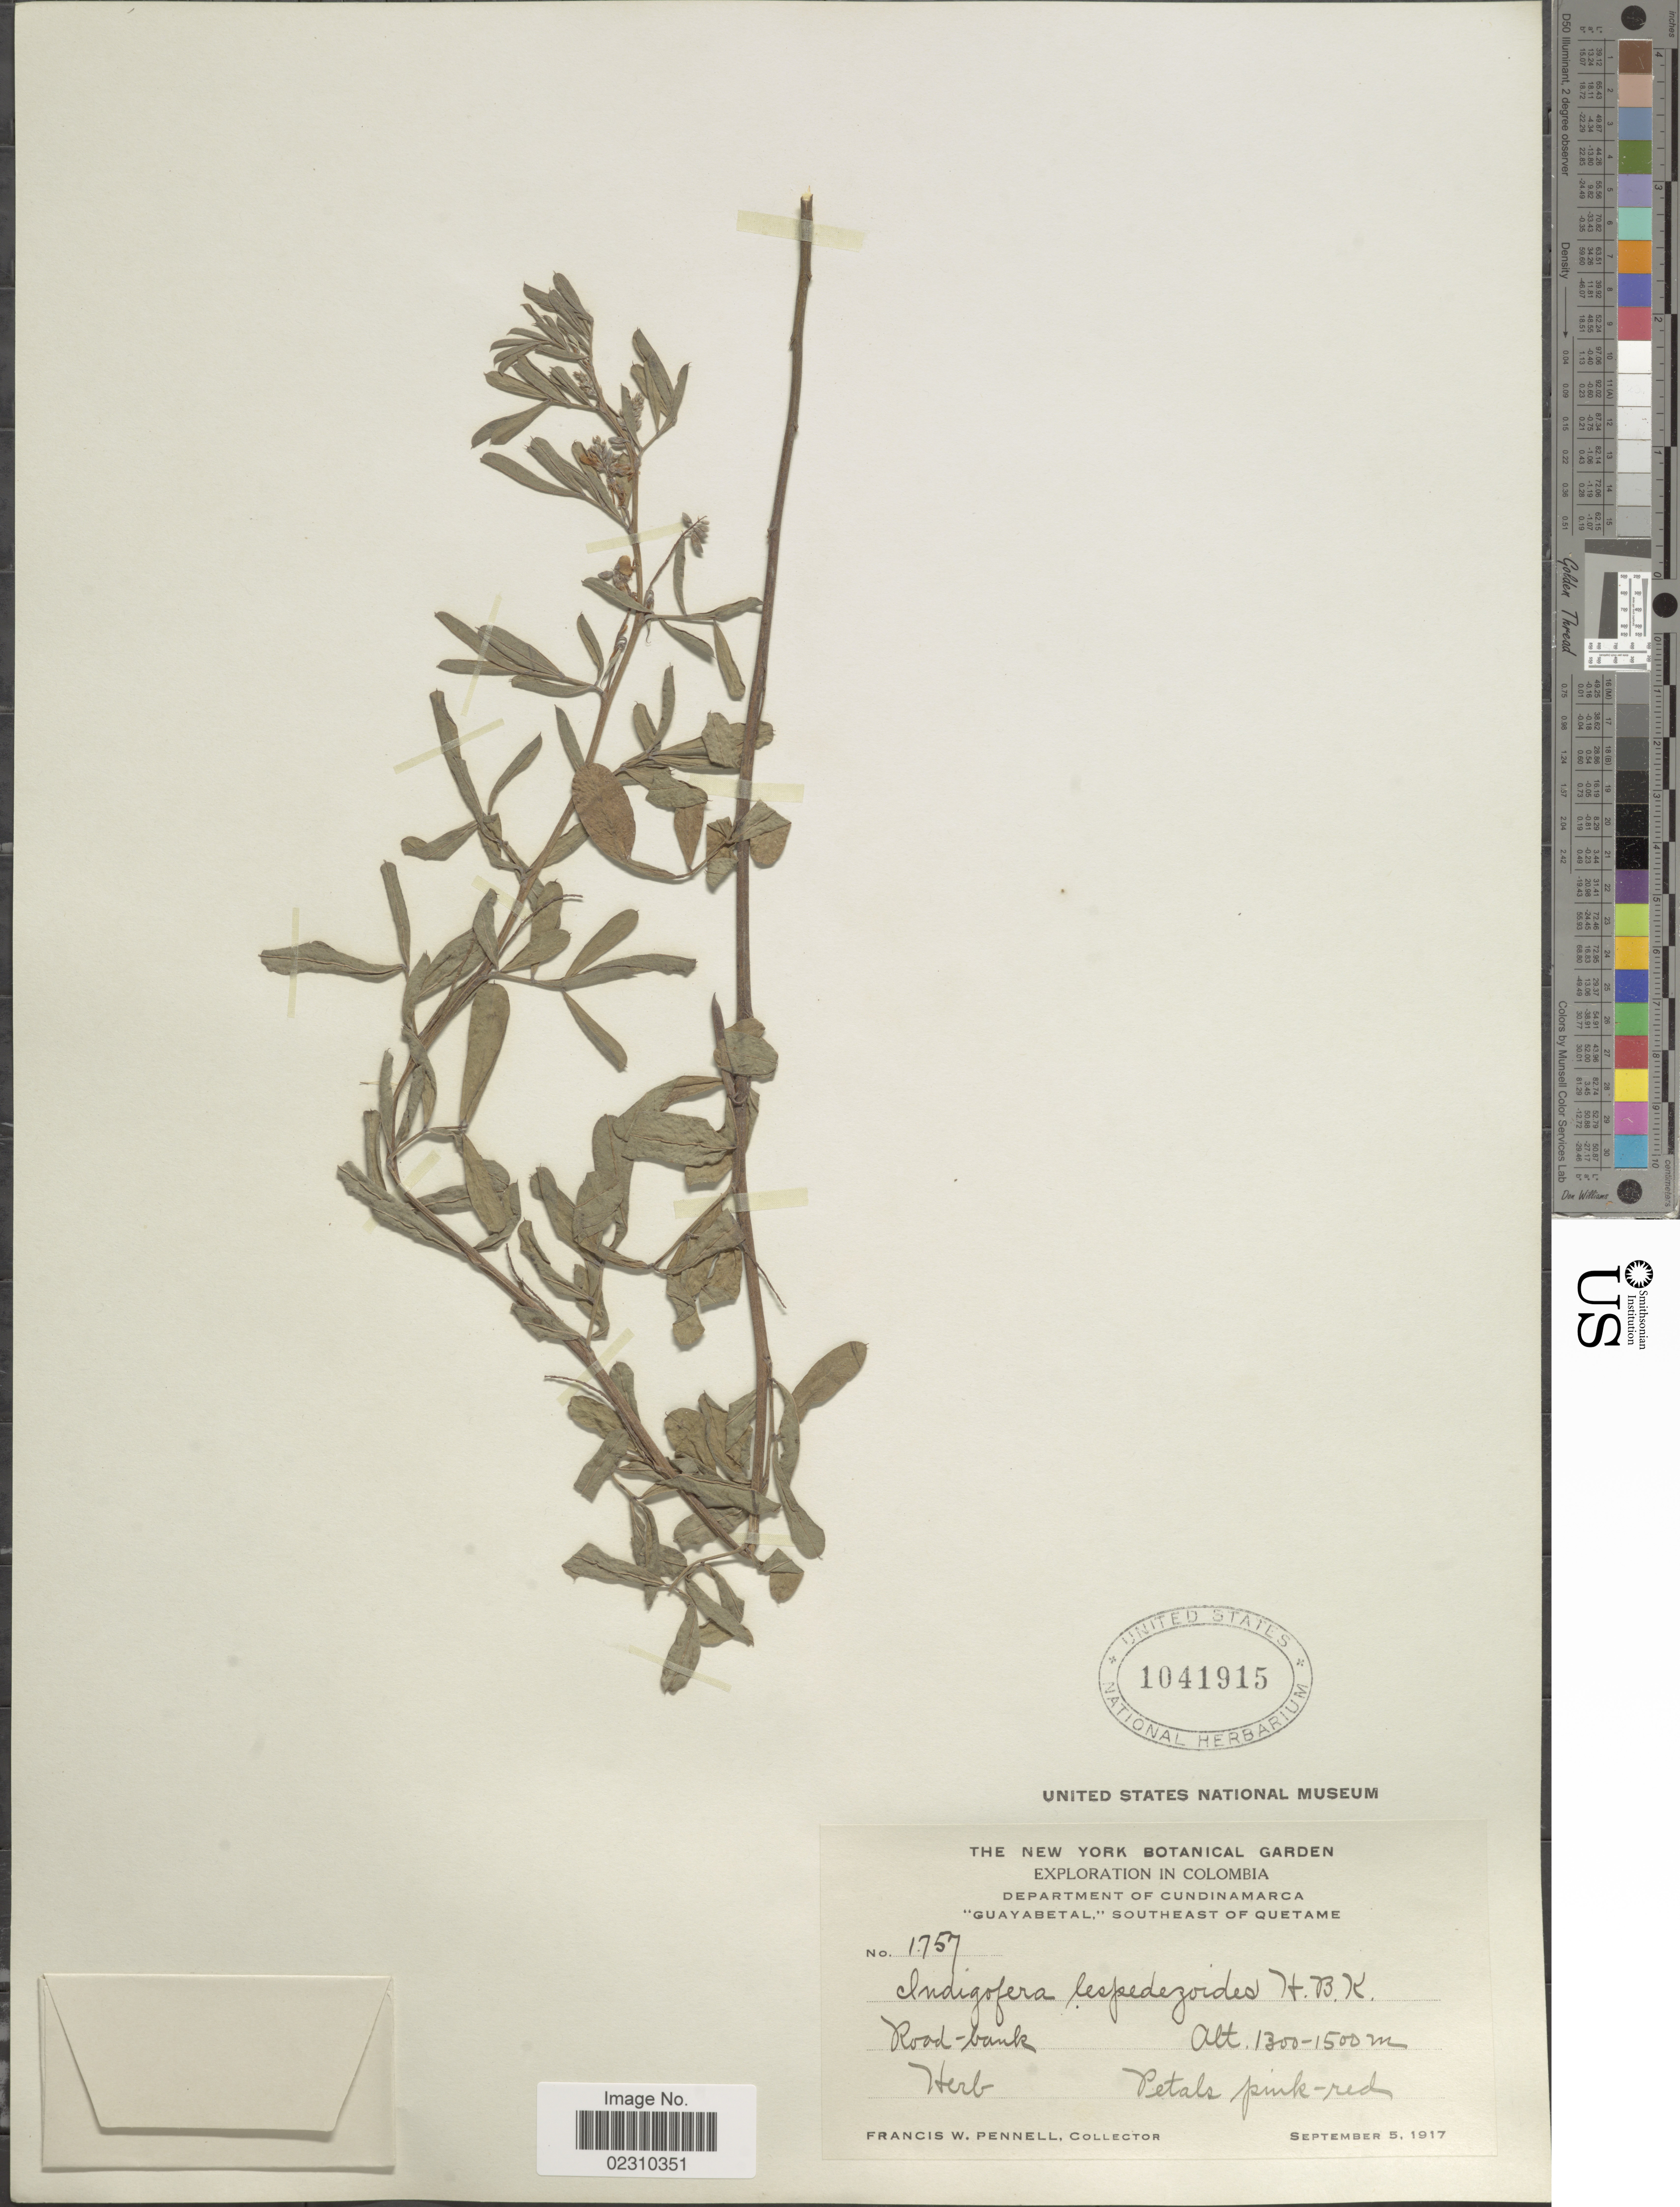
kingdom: Plantae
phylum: Tracheophyta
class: Magnoliopsida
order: Fabales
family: Fabaceae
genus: Indigofera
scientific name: Indigofera lespedezioides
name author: Kunth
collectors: F. W. Pennell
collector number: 1757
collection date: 1917-09-05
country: Colombia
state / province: Cundinamarca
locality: Department of Cundinamarca, "Guayabetal, " Southeast of Quetame.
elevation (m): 1300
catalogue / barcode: US 1041915